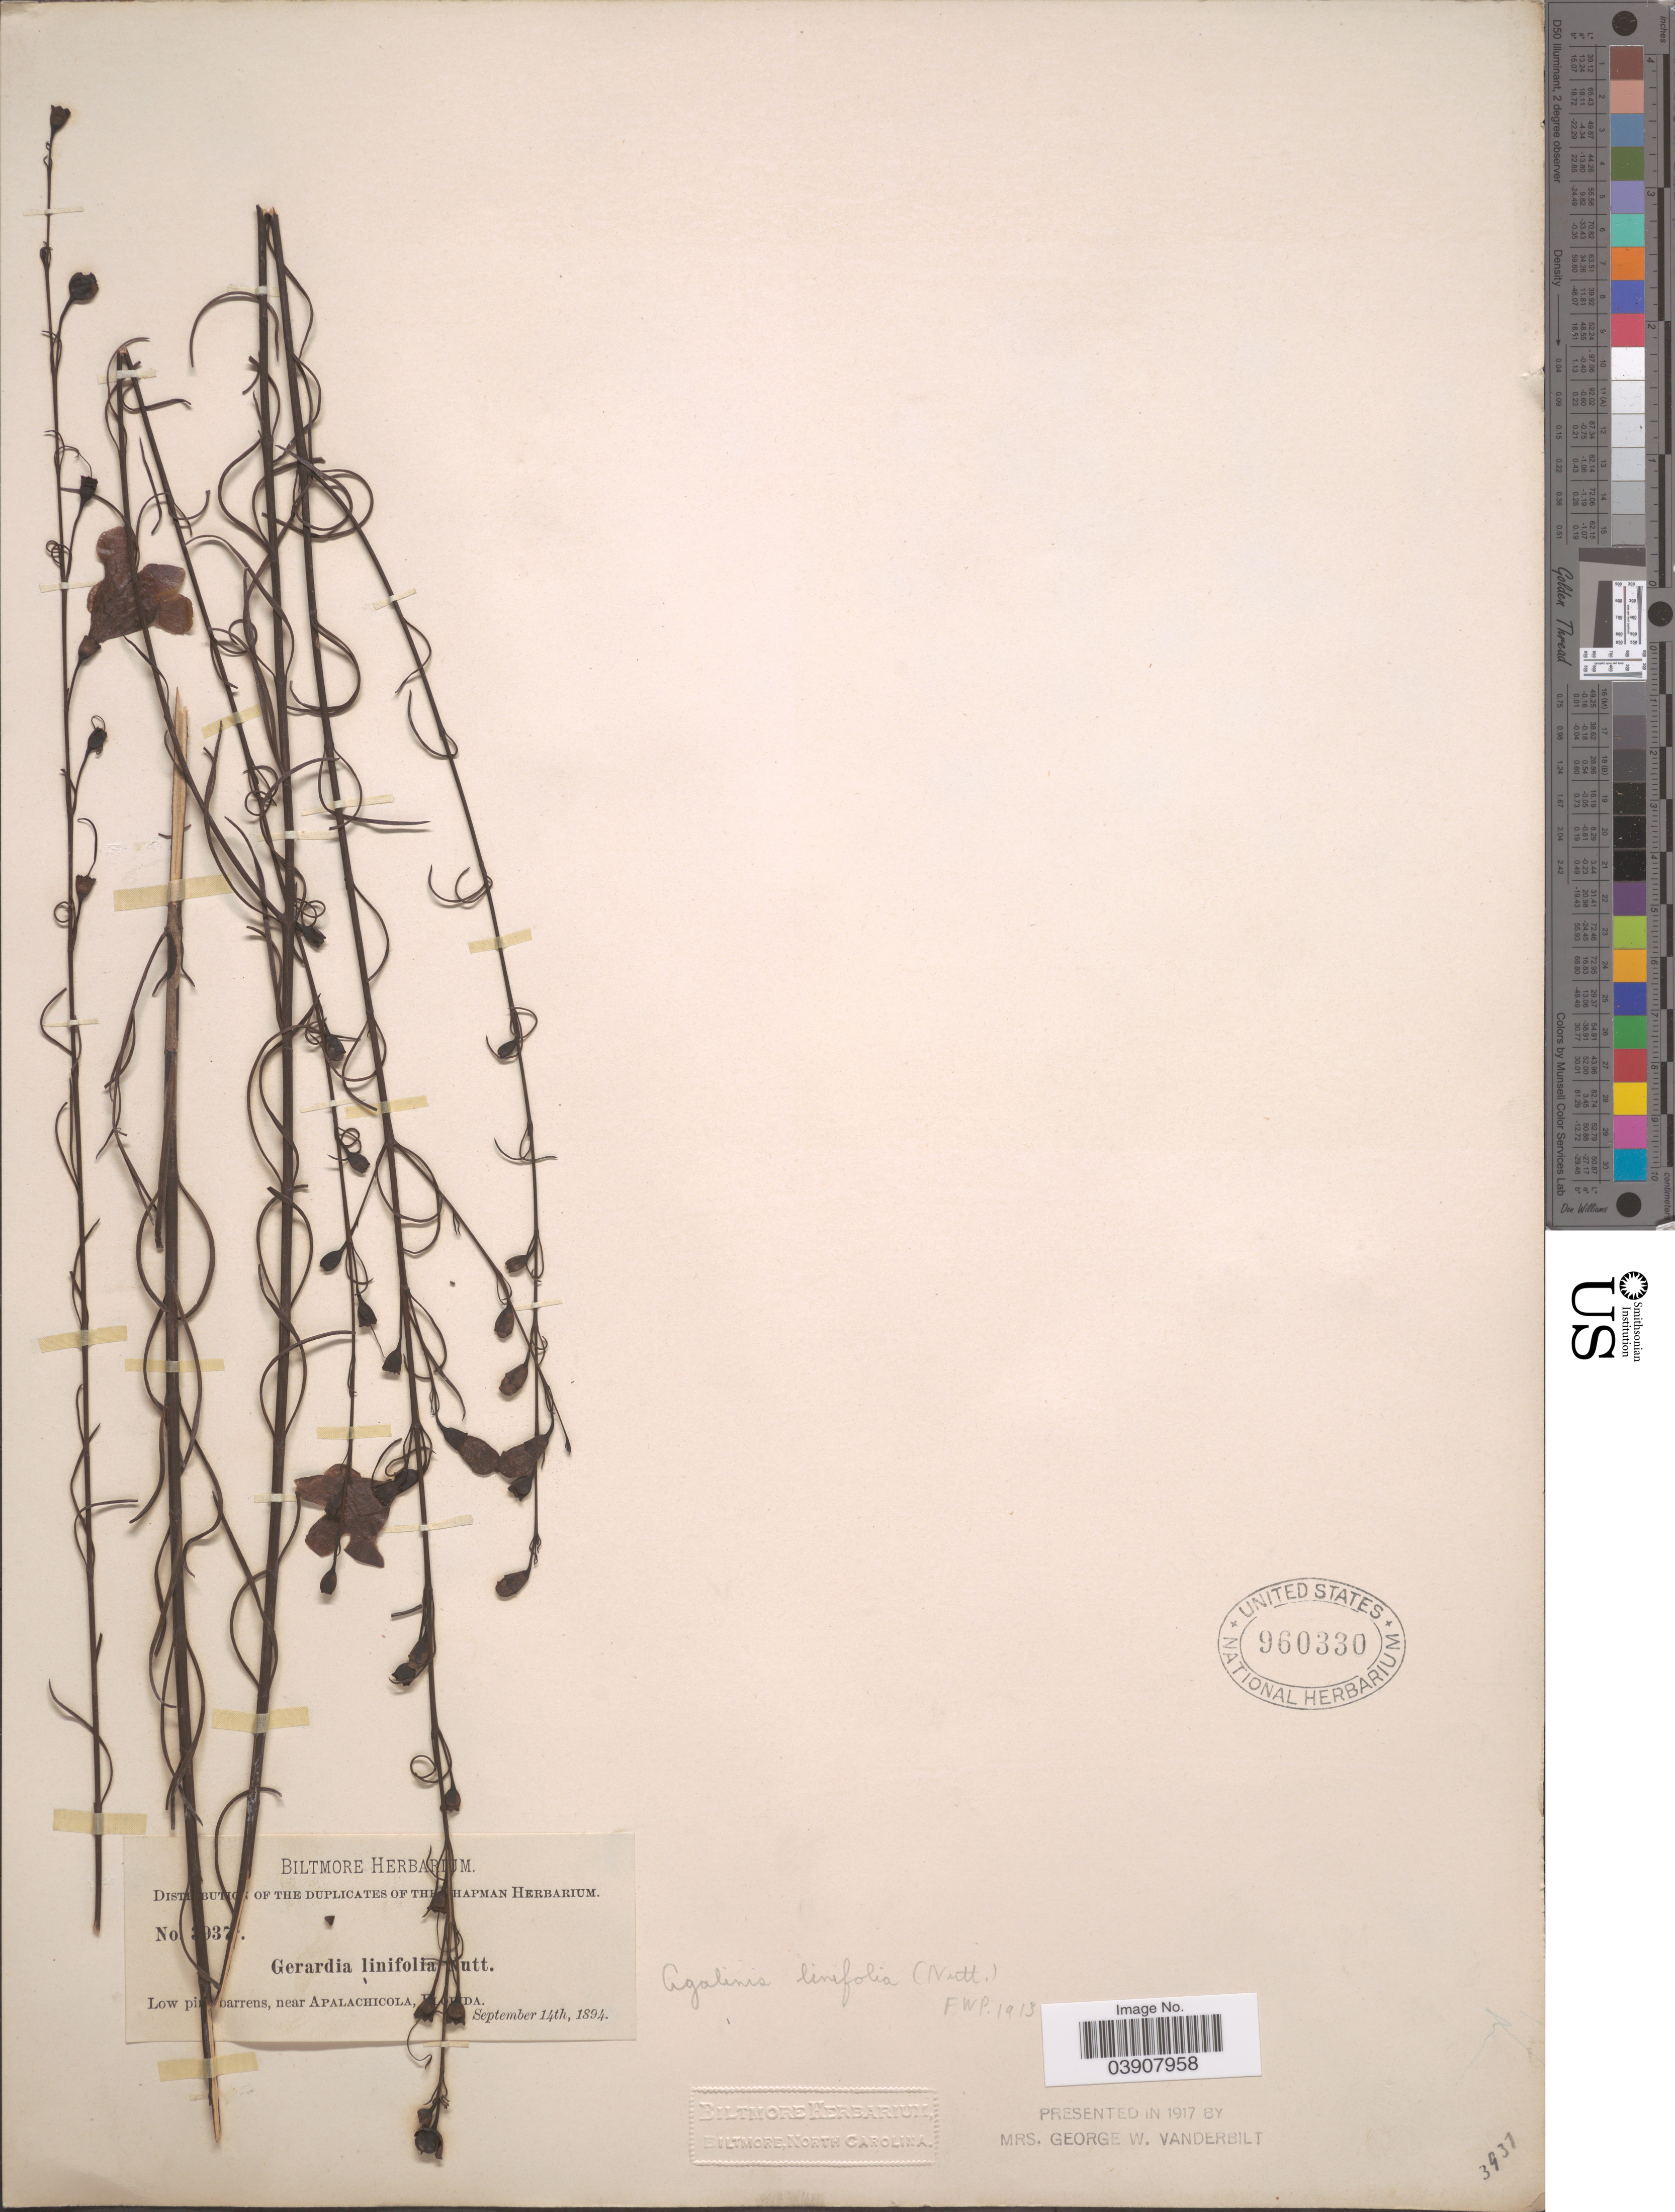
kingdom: Plantae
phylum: Tracheophyta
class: Magnoliopsida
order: Lamiales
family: Orobanchaceae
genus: Agalinis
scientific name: Agalinis linifolia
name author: (Nutt.) Britton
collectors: ex herb. Biltmore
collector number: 3937*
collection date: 1894-09-14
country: United States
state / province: Florida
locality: Near Apalachicola.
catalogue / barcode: US 960330